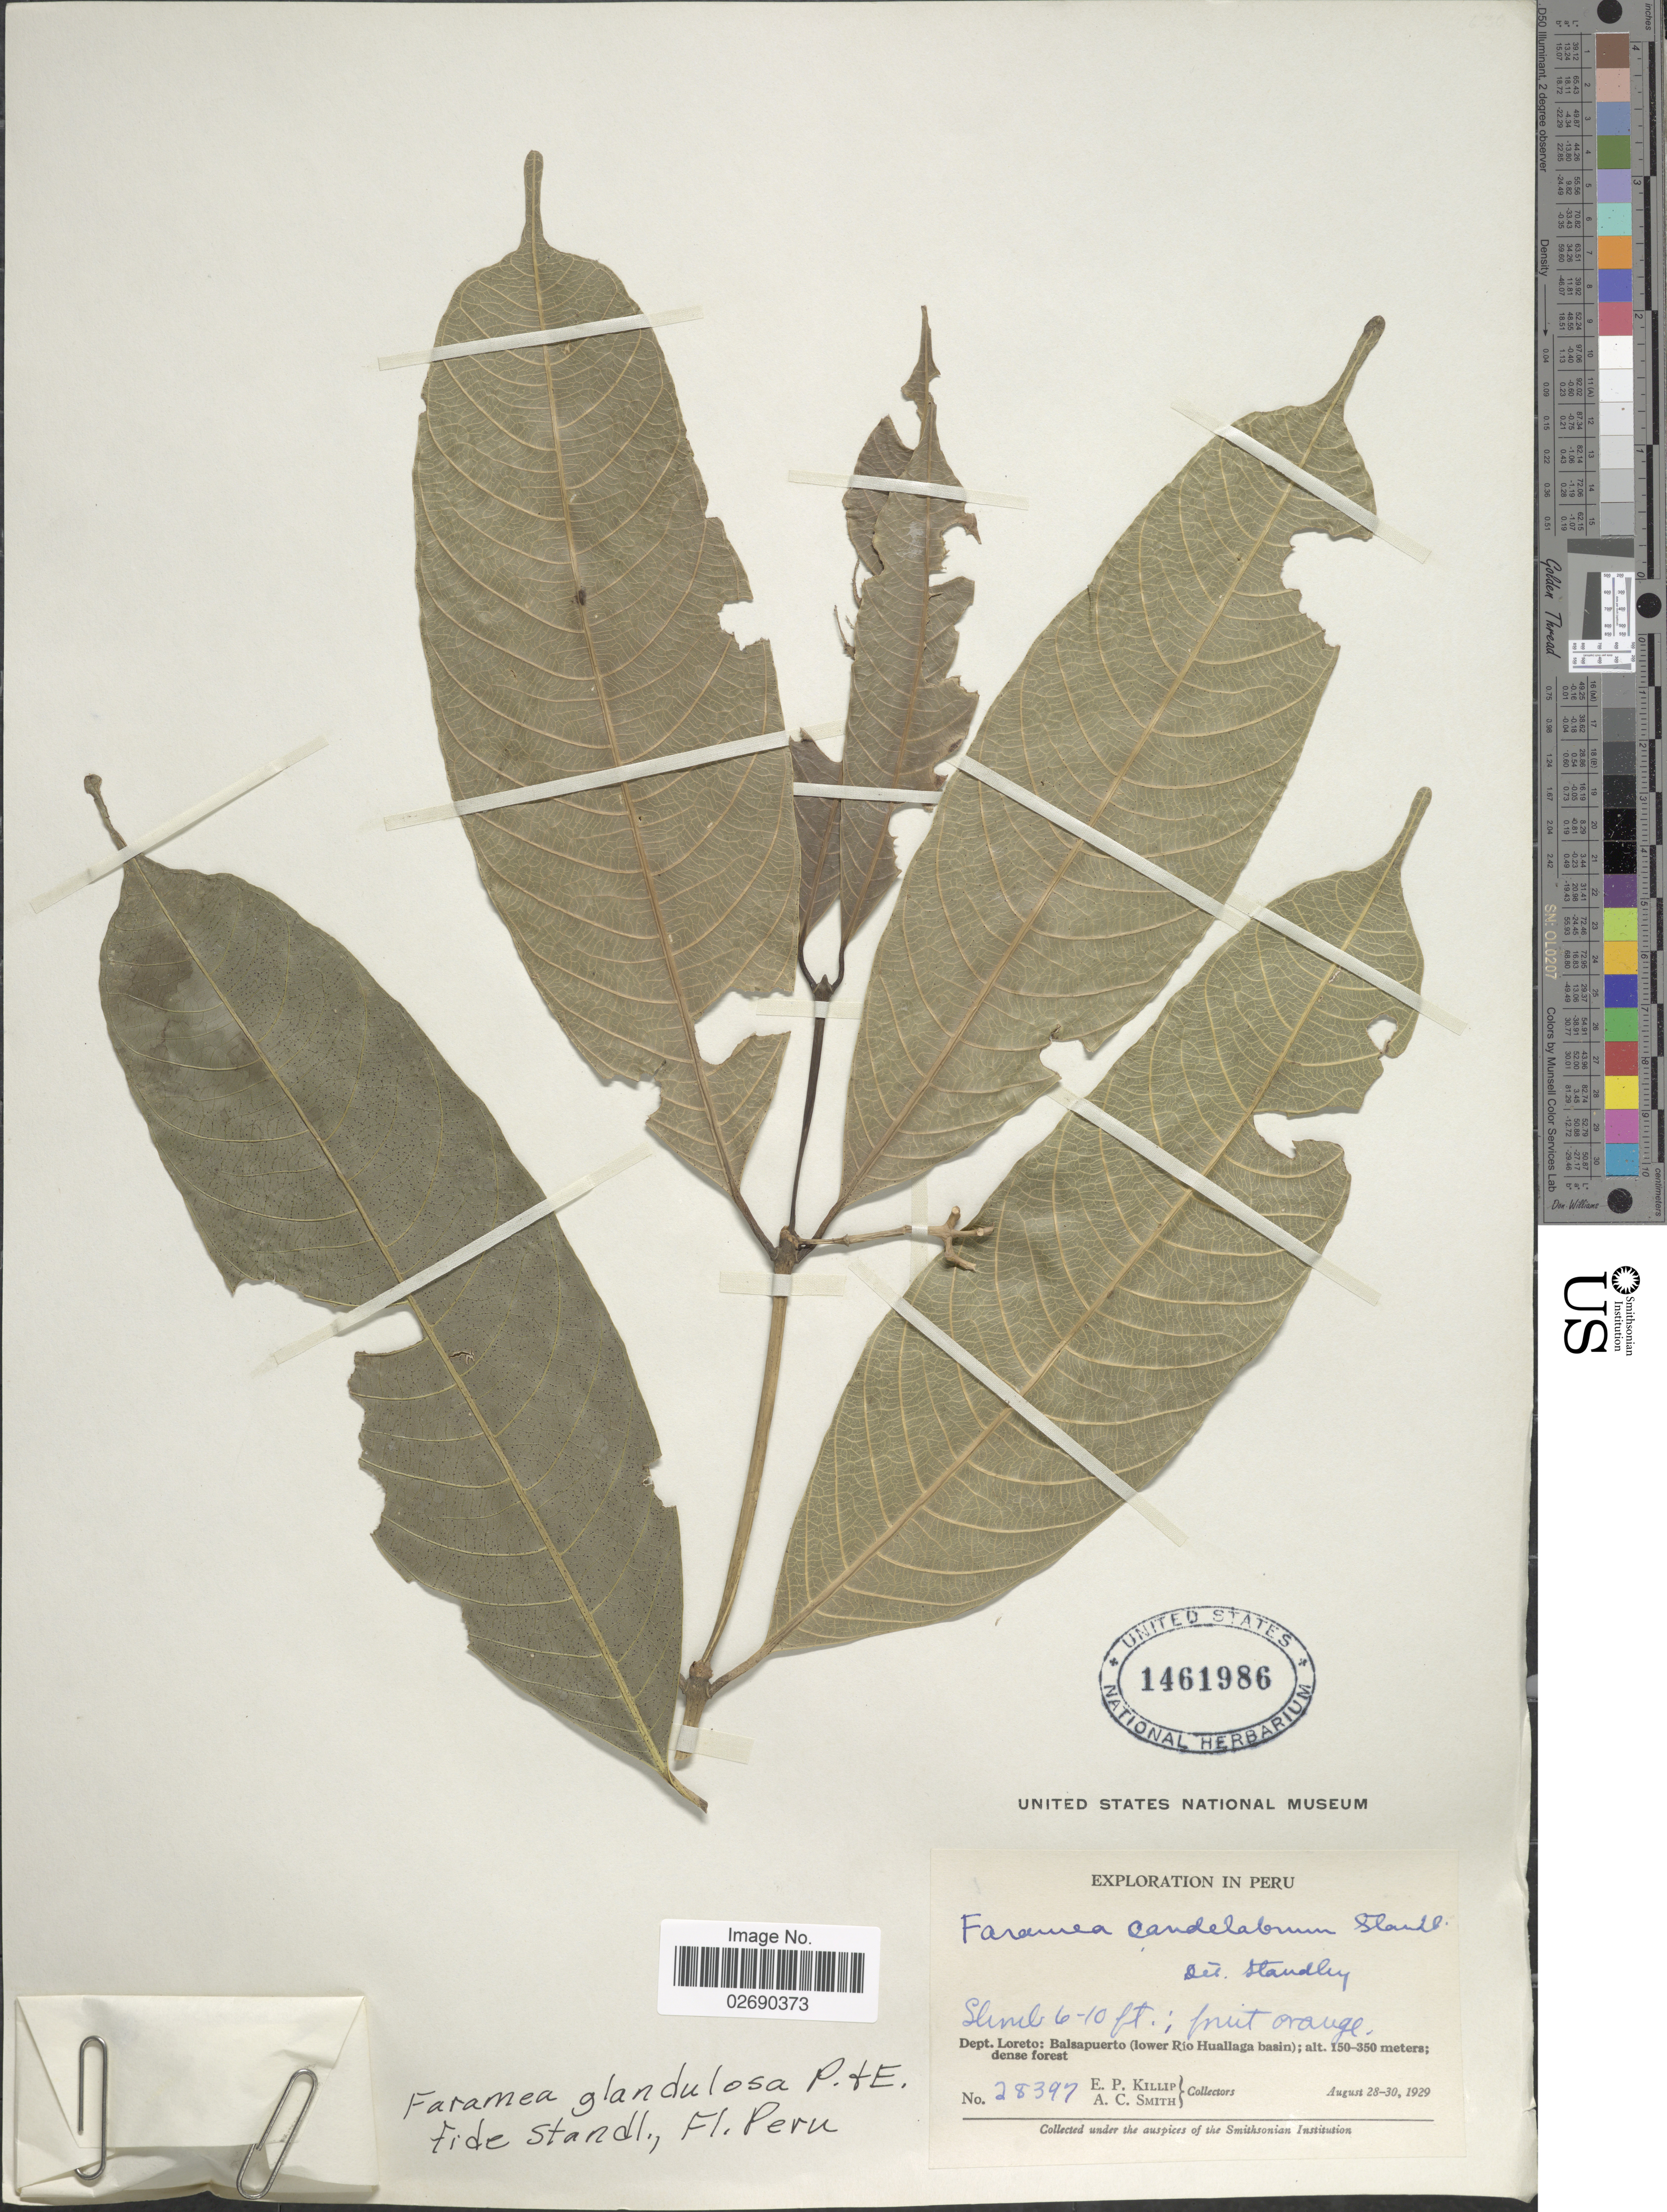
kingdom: Plantae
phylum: Tracheophyta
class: Magnoliopsida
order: Gentianales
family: Rubiaceae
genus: Faramea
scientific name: Faramea glandulosa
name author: Poepp.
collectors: E. P. Killip & A. C. Smith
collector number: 28397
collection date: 1929-08-28/1929-08-30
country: Peru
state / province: Loreto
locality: Dept. Loreto; Balsapuerto (lower Río Huallaga basin); dense forest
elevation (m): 150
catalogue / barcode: US 1461986